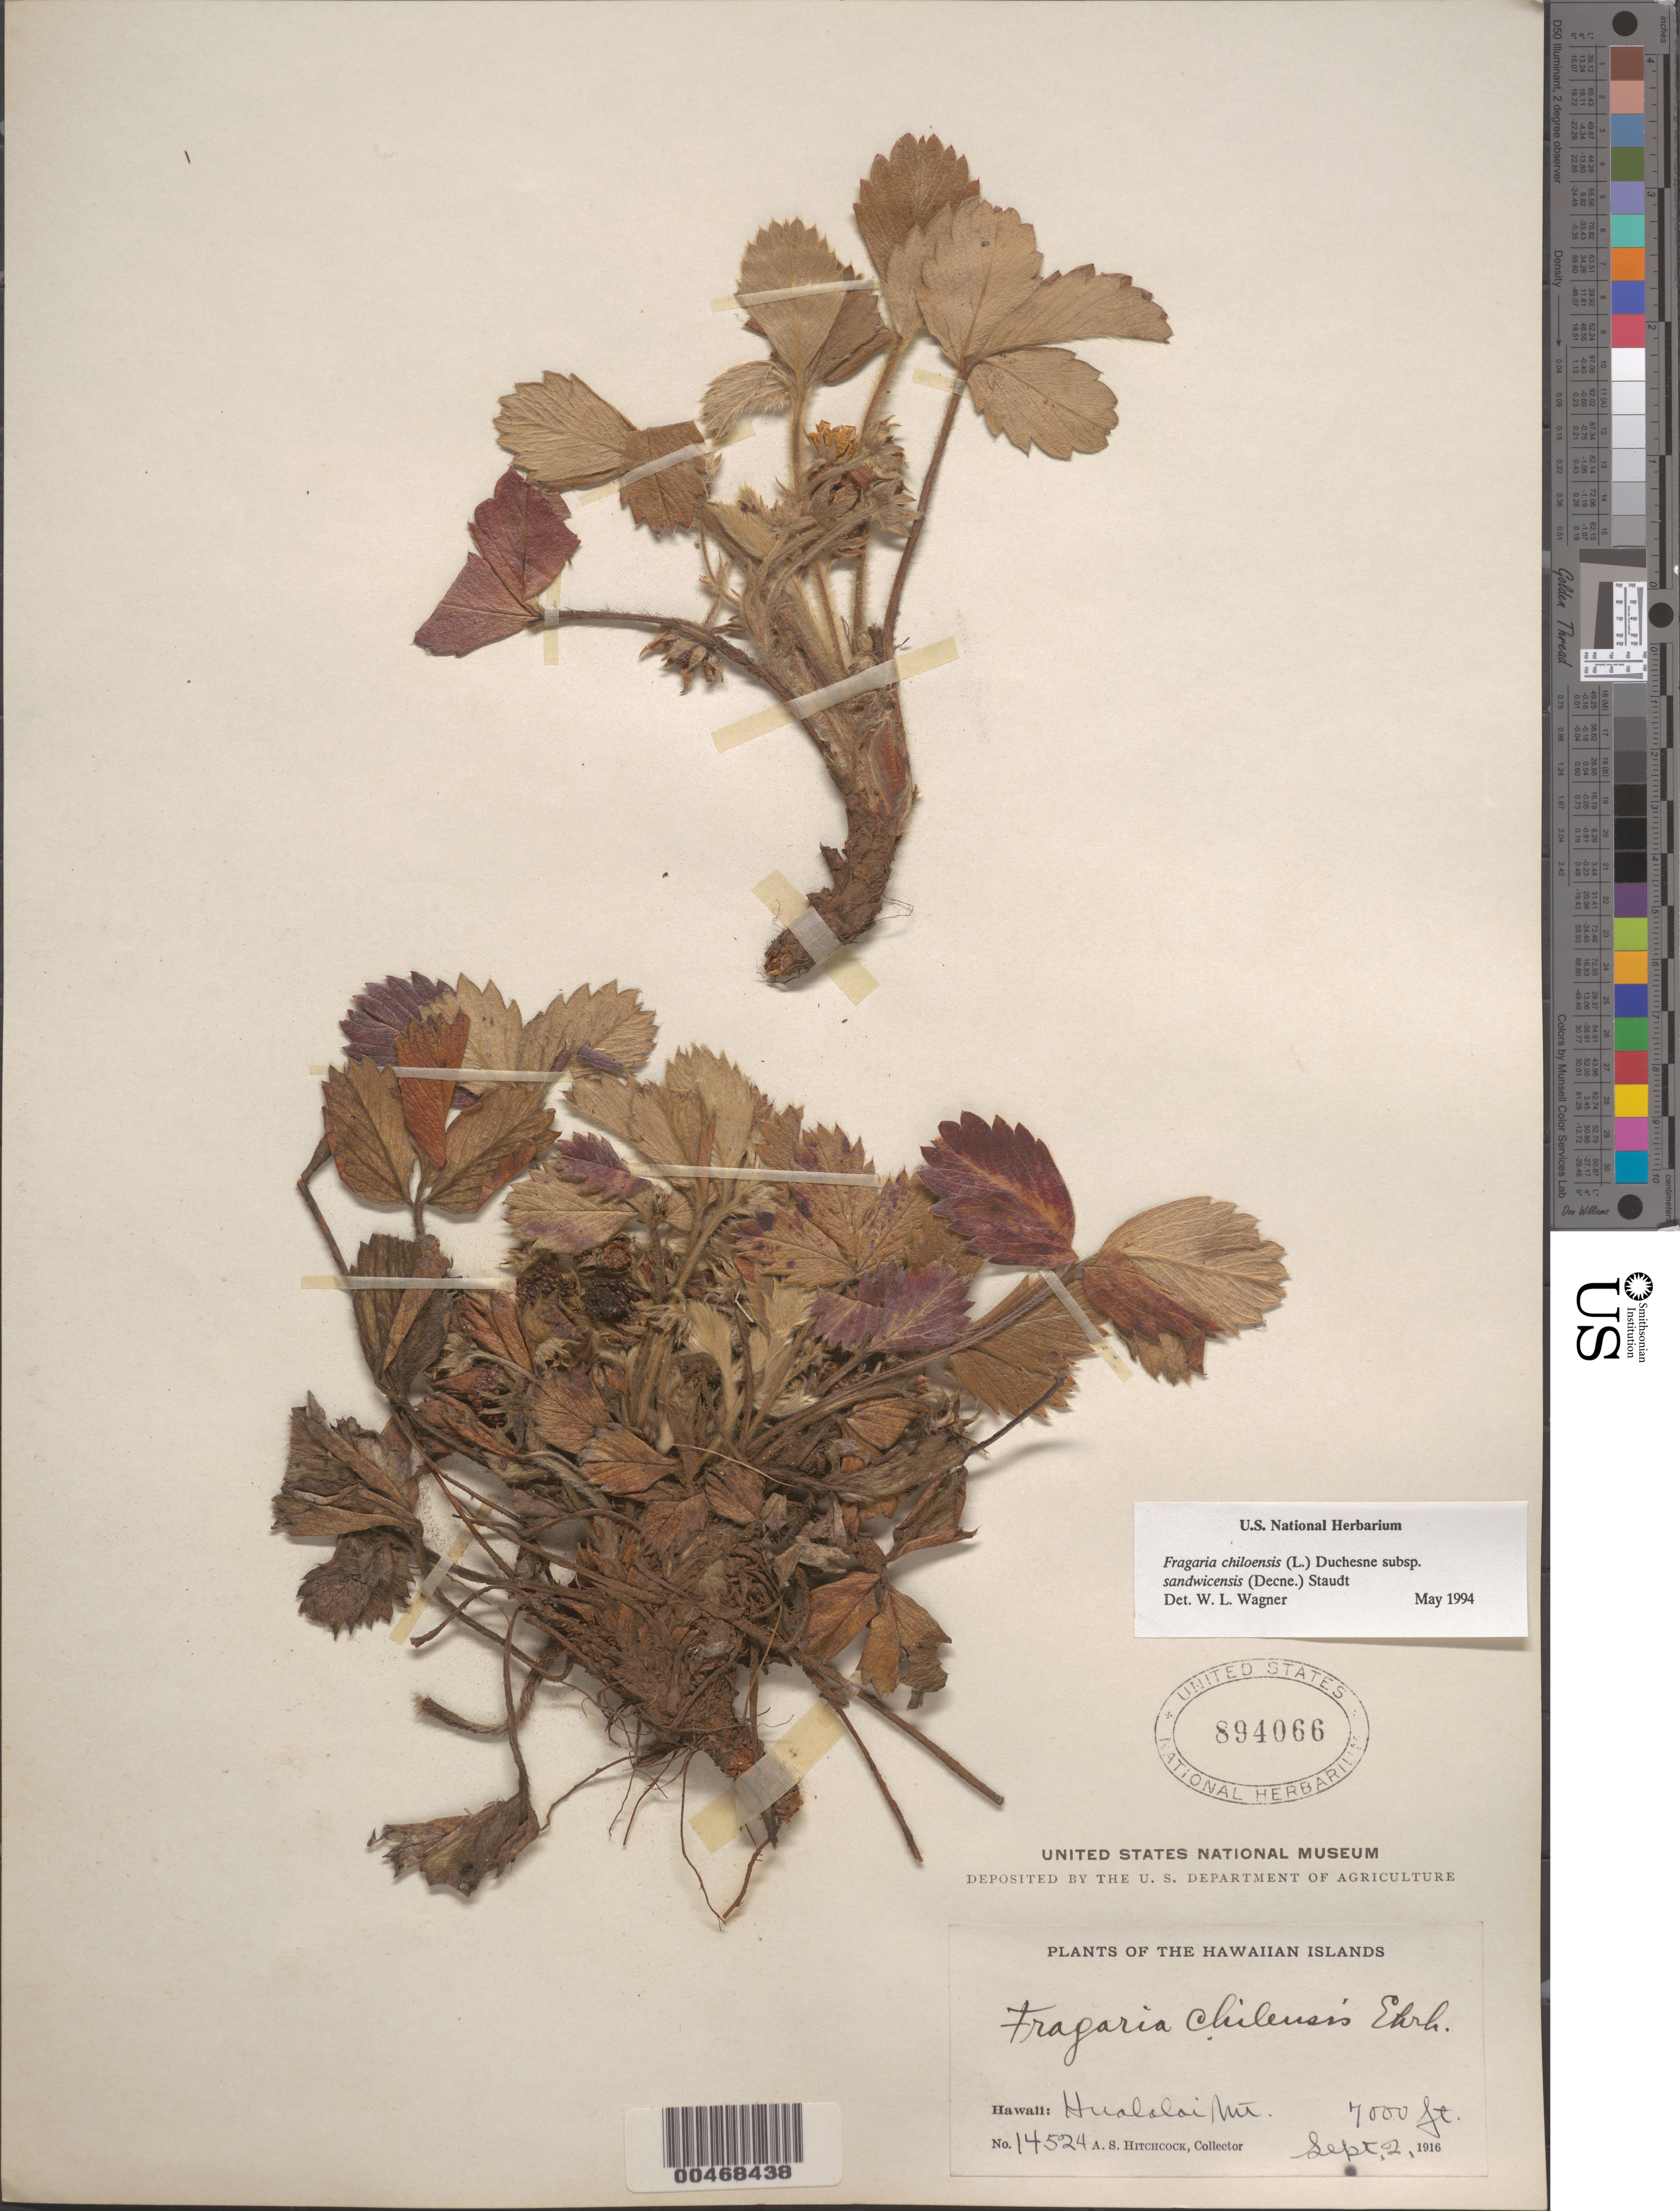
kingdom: Plantae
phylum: Tracheophyta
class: Magnoliopsida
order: Rosales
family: Rosaceae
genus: Fragaria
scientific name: Fragaria chiloensis subsp. sandwicensis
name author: (Decne.) Staudt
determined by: Wagner, W. L., (BOT), Smithsonian Institution - National Museum of Natural History (UNITED STATES)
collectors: A. S. Hitchcock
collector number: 14524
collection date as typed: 2 Sep 1916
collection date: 1916-09-02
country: United States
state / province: Hawaii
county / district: Hawaii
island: Hawaii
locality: Hualalai Mt.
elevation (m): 2134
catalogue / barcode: US 894066